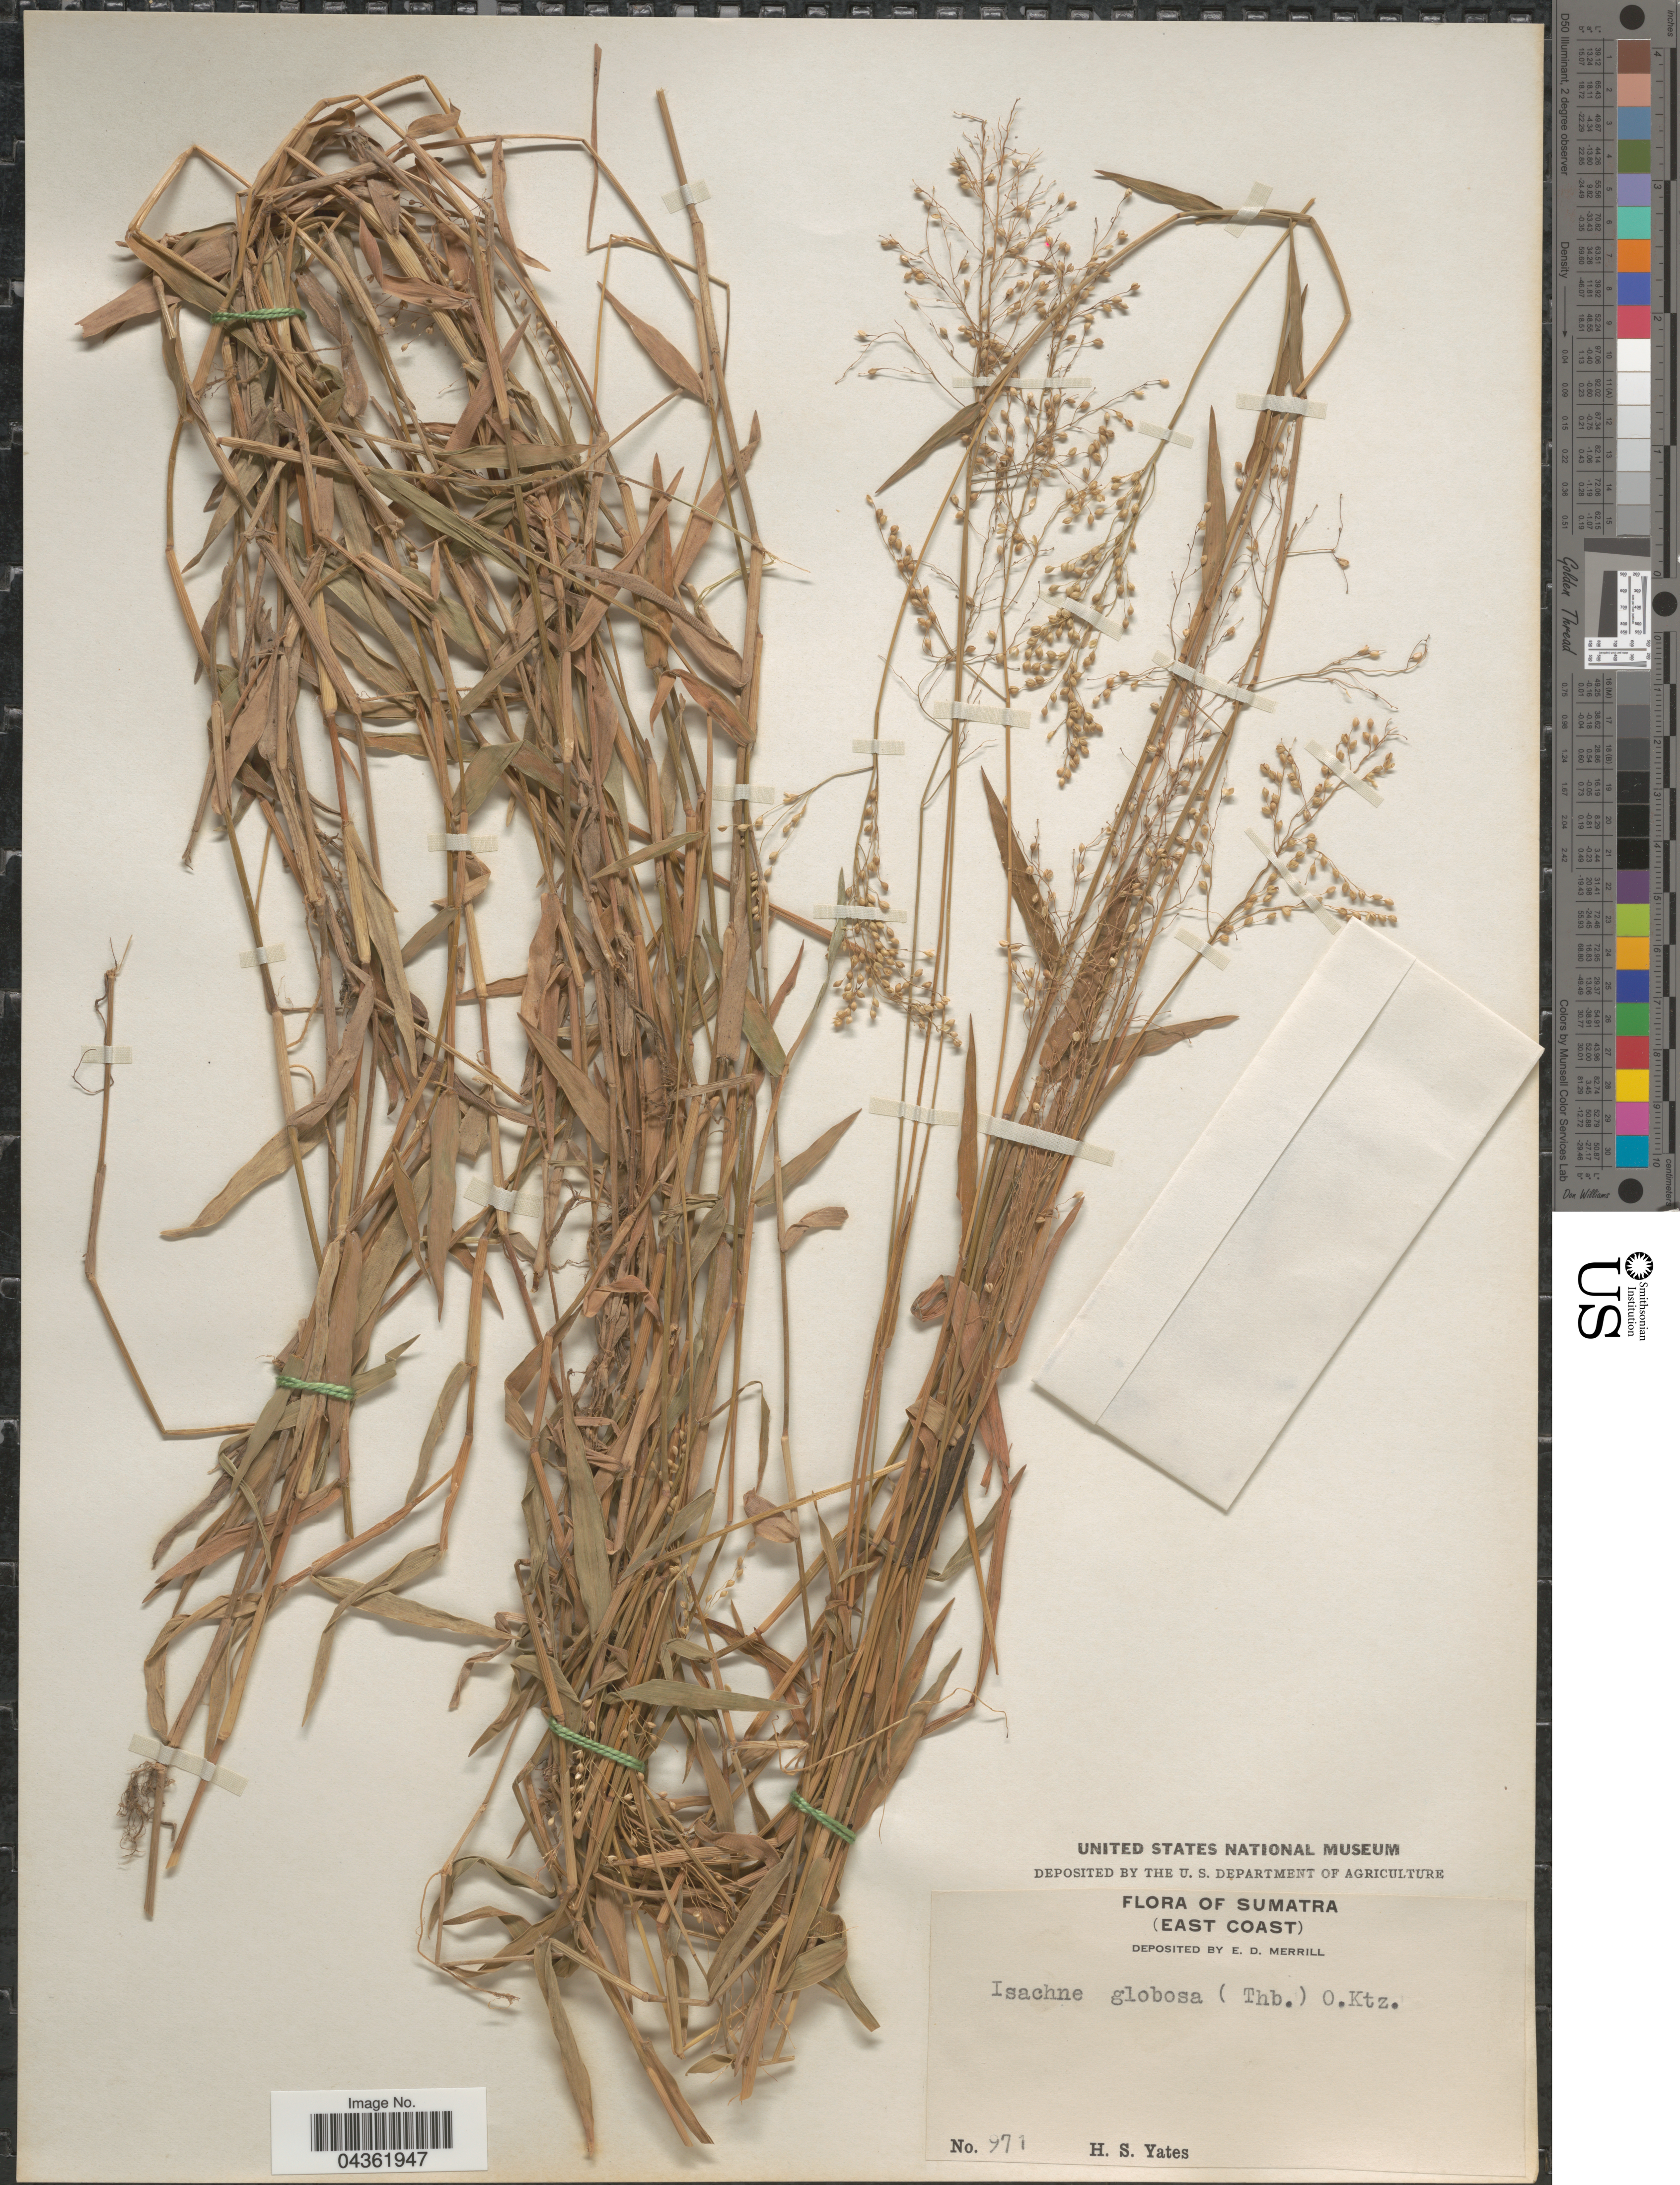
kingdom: Plantae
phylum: Tracheophyta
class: Liliopsida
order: Poales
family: Poaceae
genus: Isachne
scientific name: Isachne globosa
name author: (Thunb.) Kuntze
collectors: H. S. Yates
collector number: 971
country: Indonesia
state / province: Sumatra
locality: (East Coast).